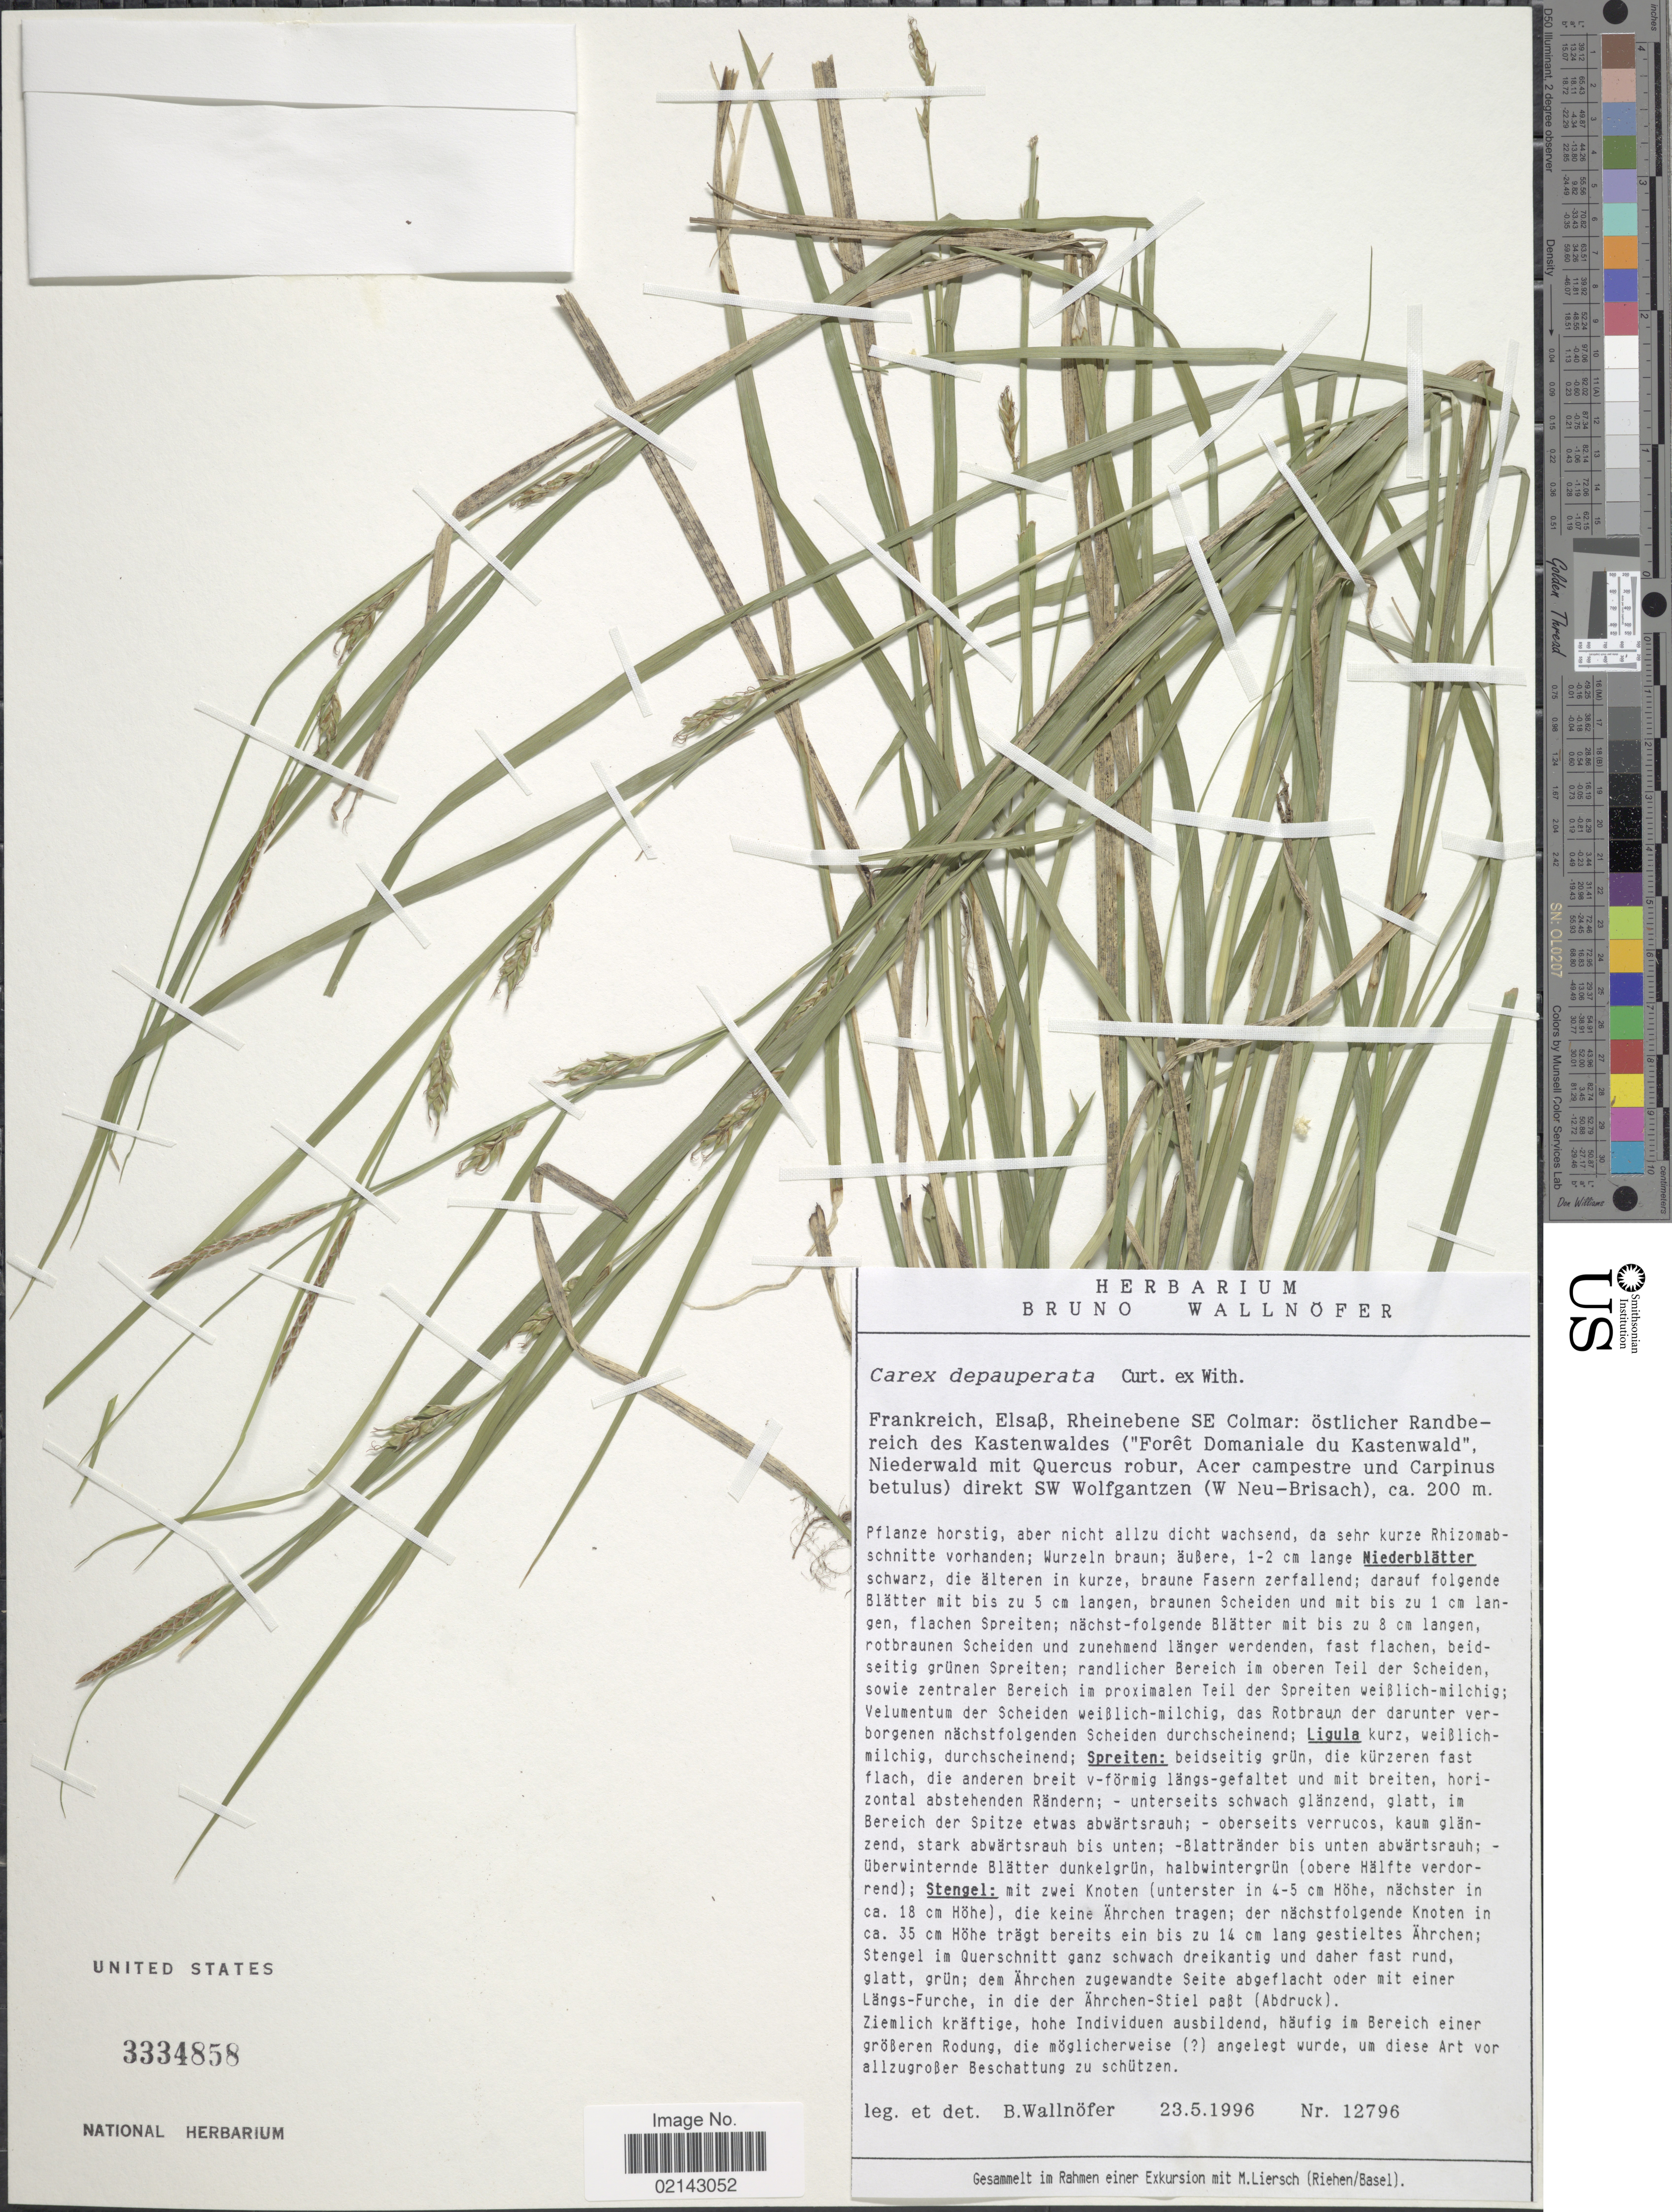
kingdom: Plantae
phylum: Tracheophyta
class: Liliopsida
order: Poales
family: Cyperaceae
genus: Carex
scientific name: Carex depauperata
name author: Curtis ex Woodw.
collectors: B. Wallnöfer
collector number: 12796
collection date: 1996-05-23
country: France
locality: Frankreich, Elsab, rheineberge SE Colmar: ostlicher randbereich des Kastenwaldes ("Foret Domaniale du Kastenwald", Niederwald mit Quercus robur, Acre campestre und Carpinus betulus) direkt SW Wolfgantzen (W Neu-Brisach)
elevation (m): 200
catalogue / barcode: US 3334858